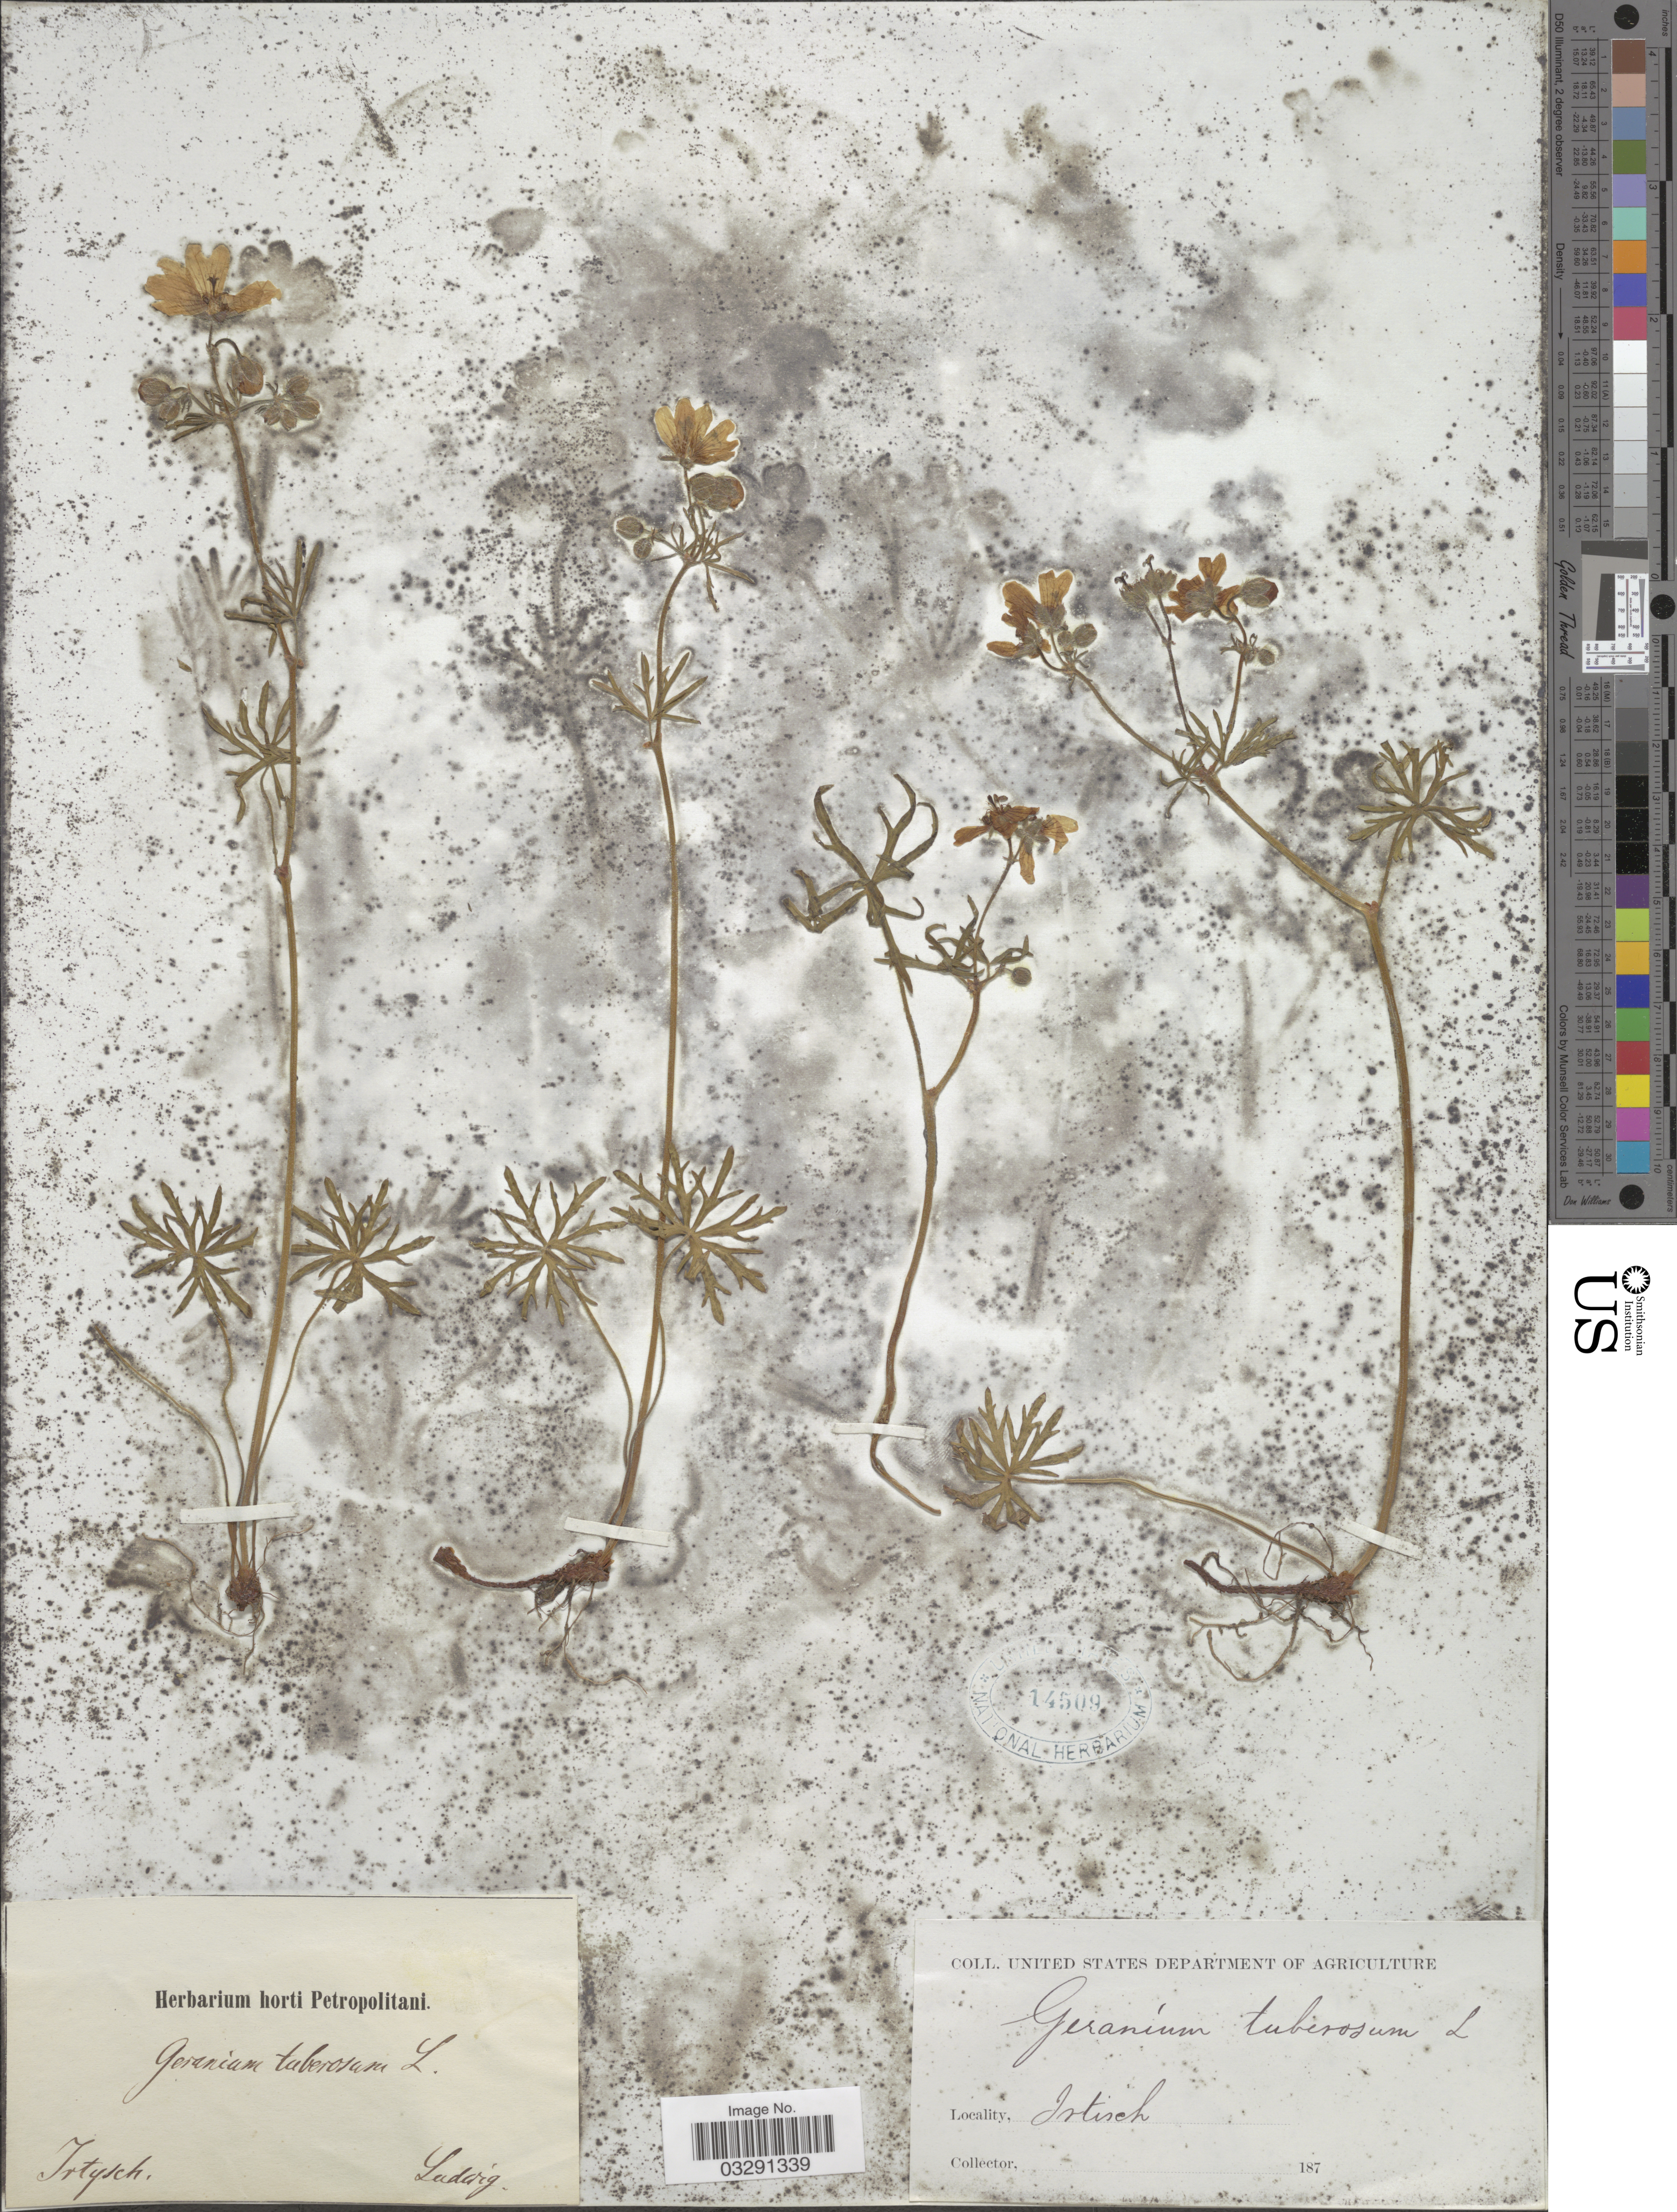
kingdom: Plantae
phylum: Tracheophyta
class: Magnoliopsida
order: Geraniales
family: Geraniaceae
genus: Geranium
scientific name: Geranium tuberosum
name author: L.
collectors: Ludwig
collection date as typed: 187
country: Russian Federation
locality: Irtisch.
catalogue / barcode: US 14509